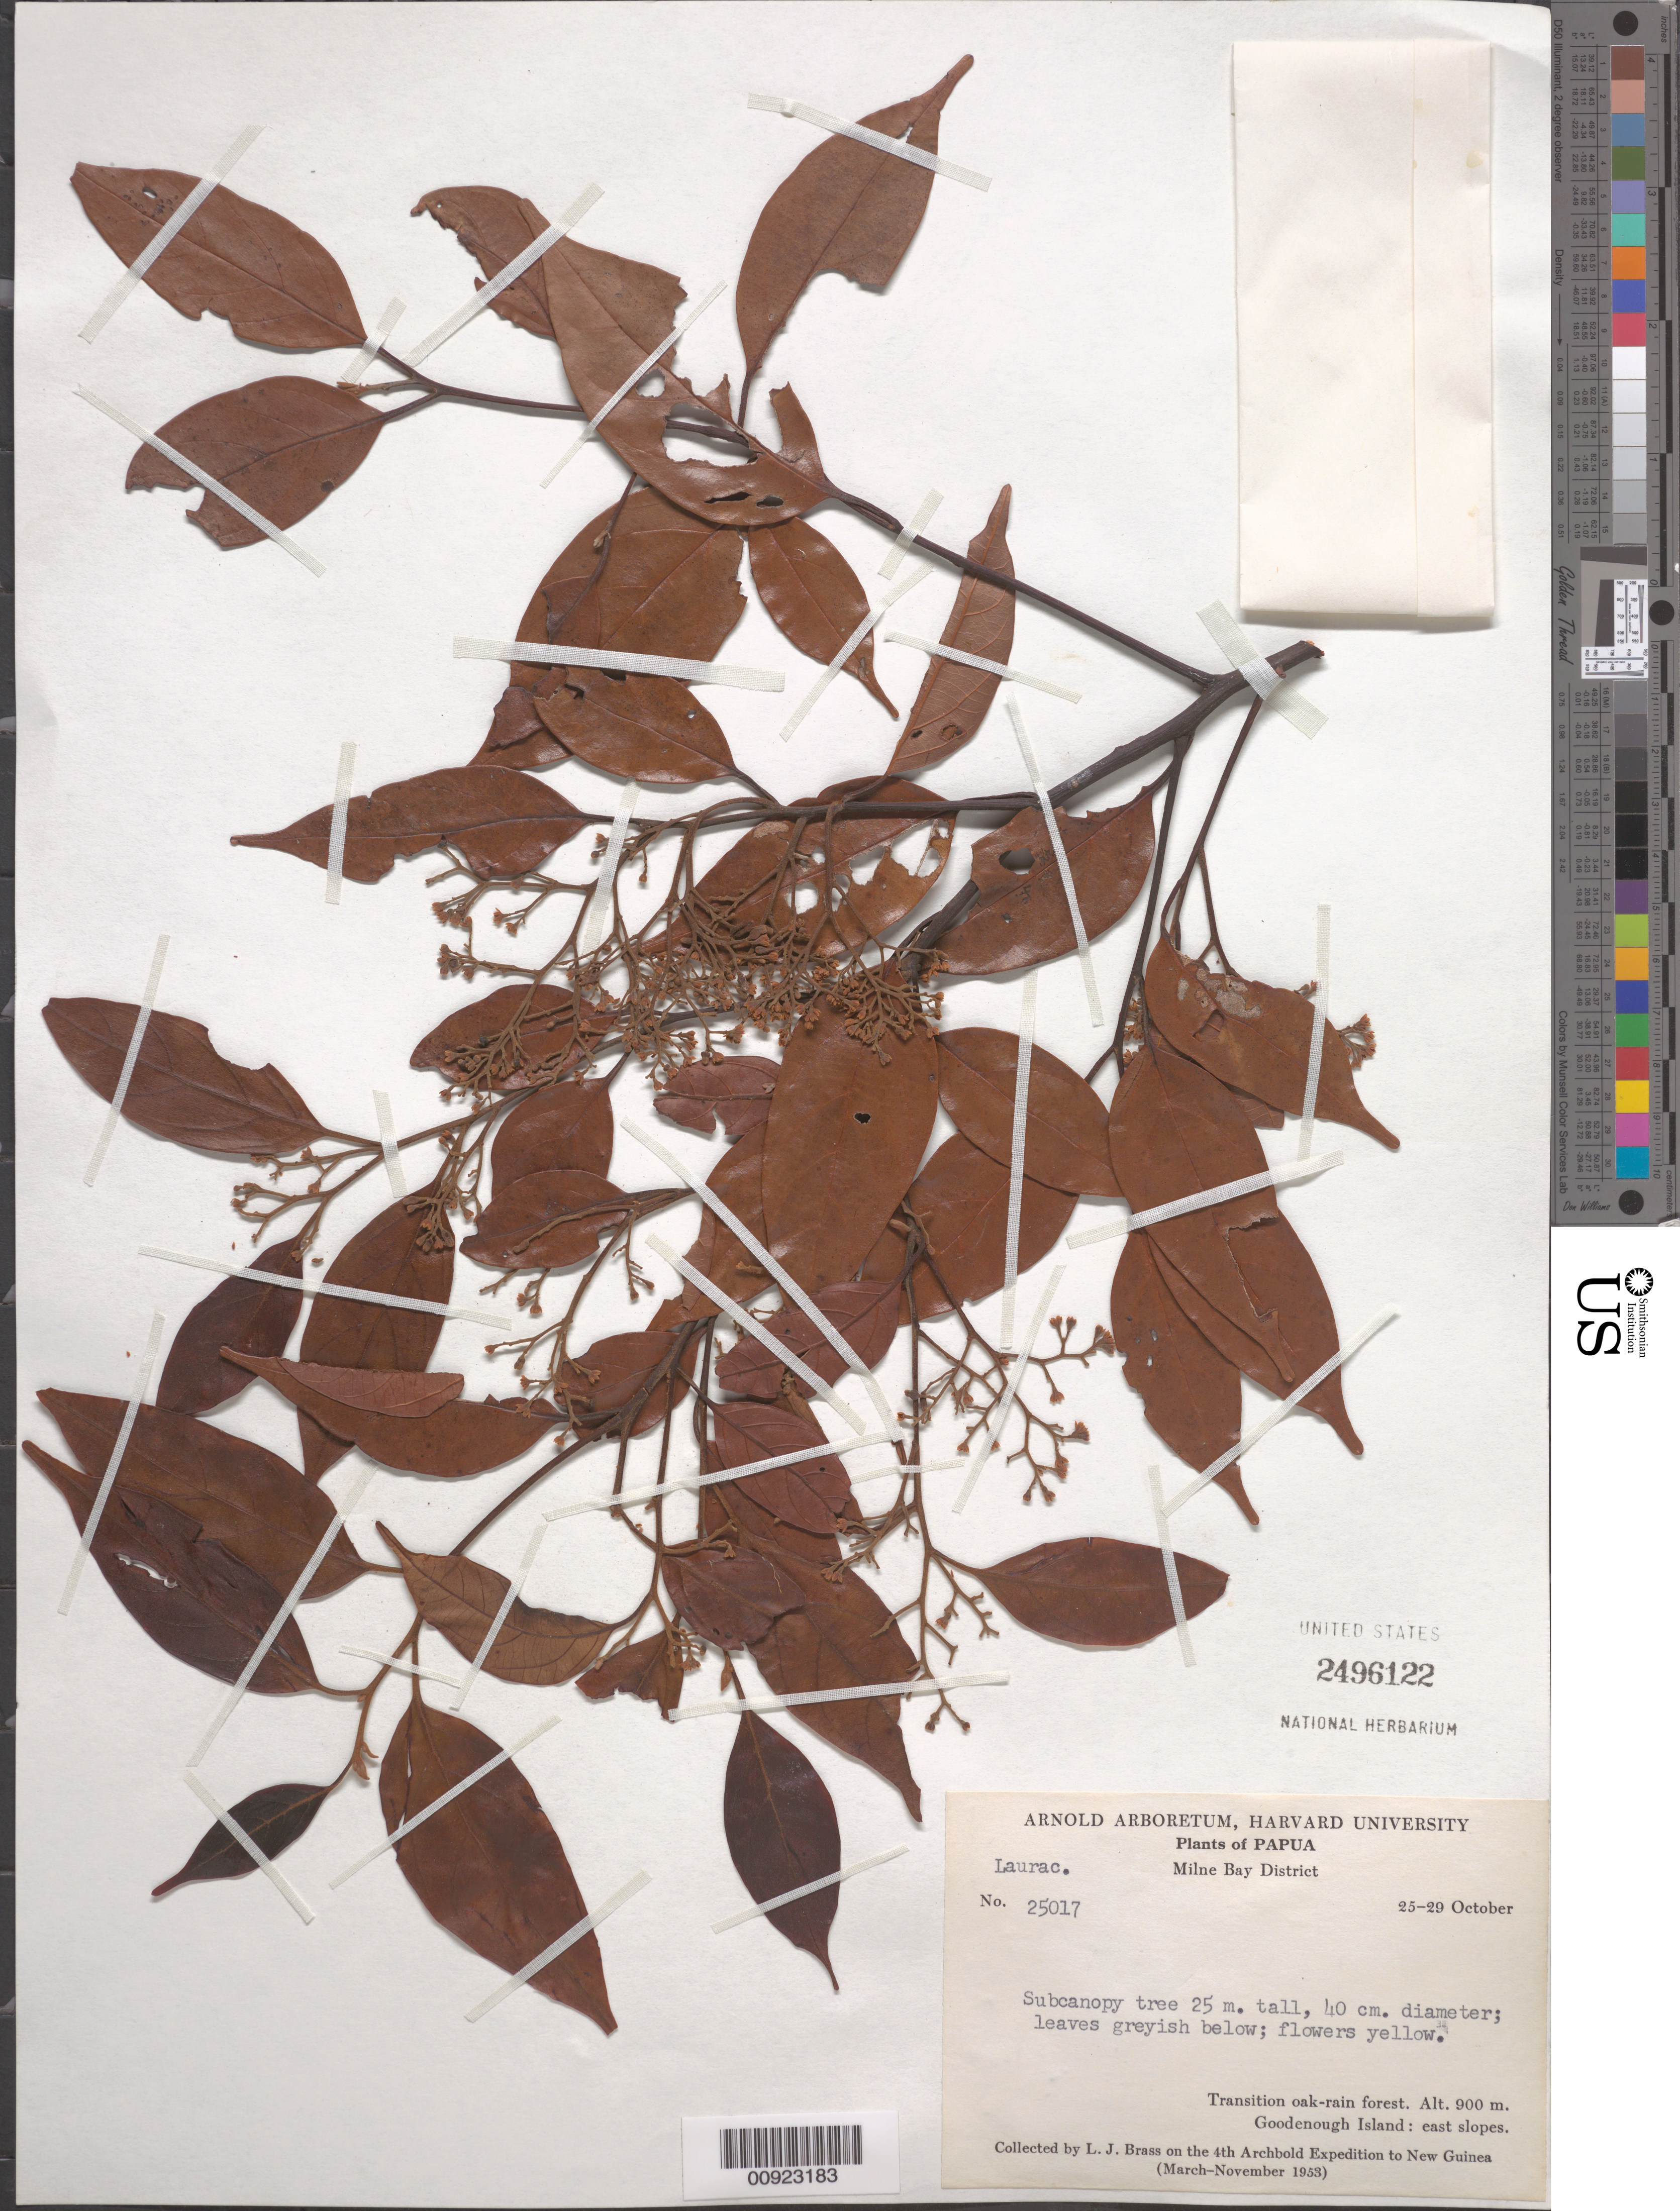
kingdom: Plantae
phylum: Tracheophyta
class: Magnoliopsida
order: Laurales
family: Lauraceae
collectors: L. J. Brass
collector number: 25017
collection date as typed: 25 Oct 1953 to 29 Oct 1953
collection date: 1953-10-25/1953-10-29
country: Papua New Guinea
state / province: Milne Bay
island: Goodenough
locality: Milne Bay District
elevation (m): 900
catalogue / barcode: US 2496122